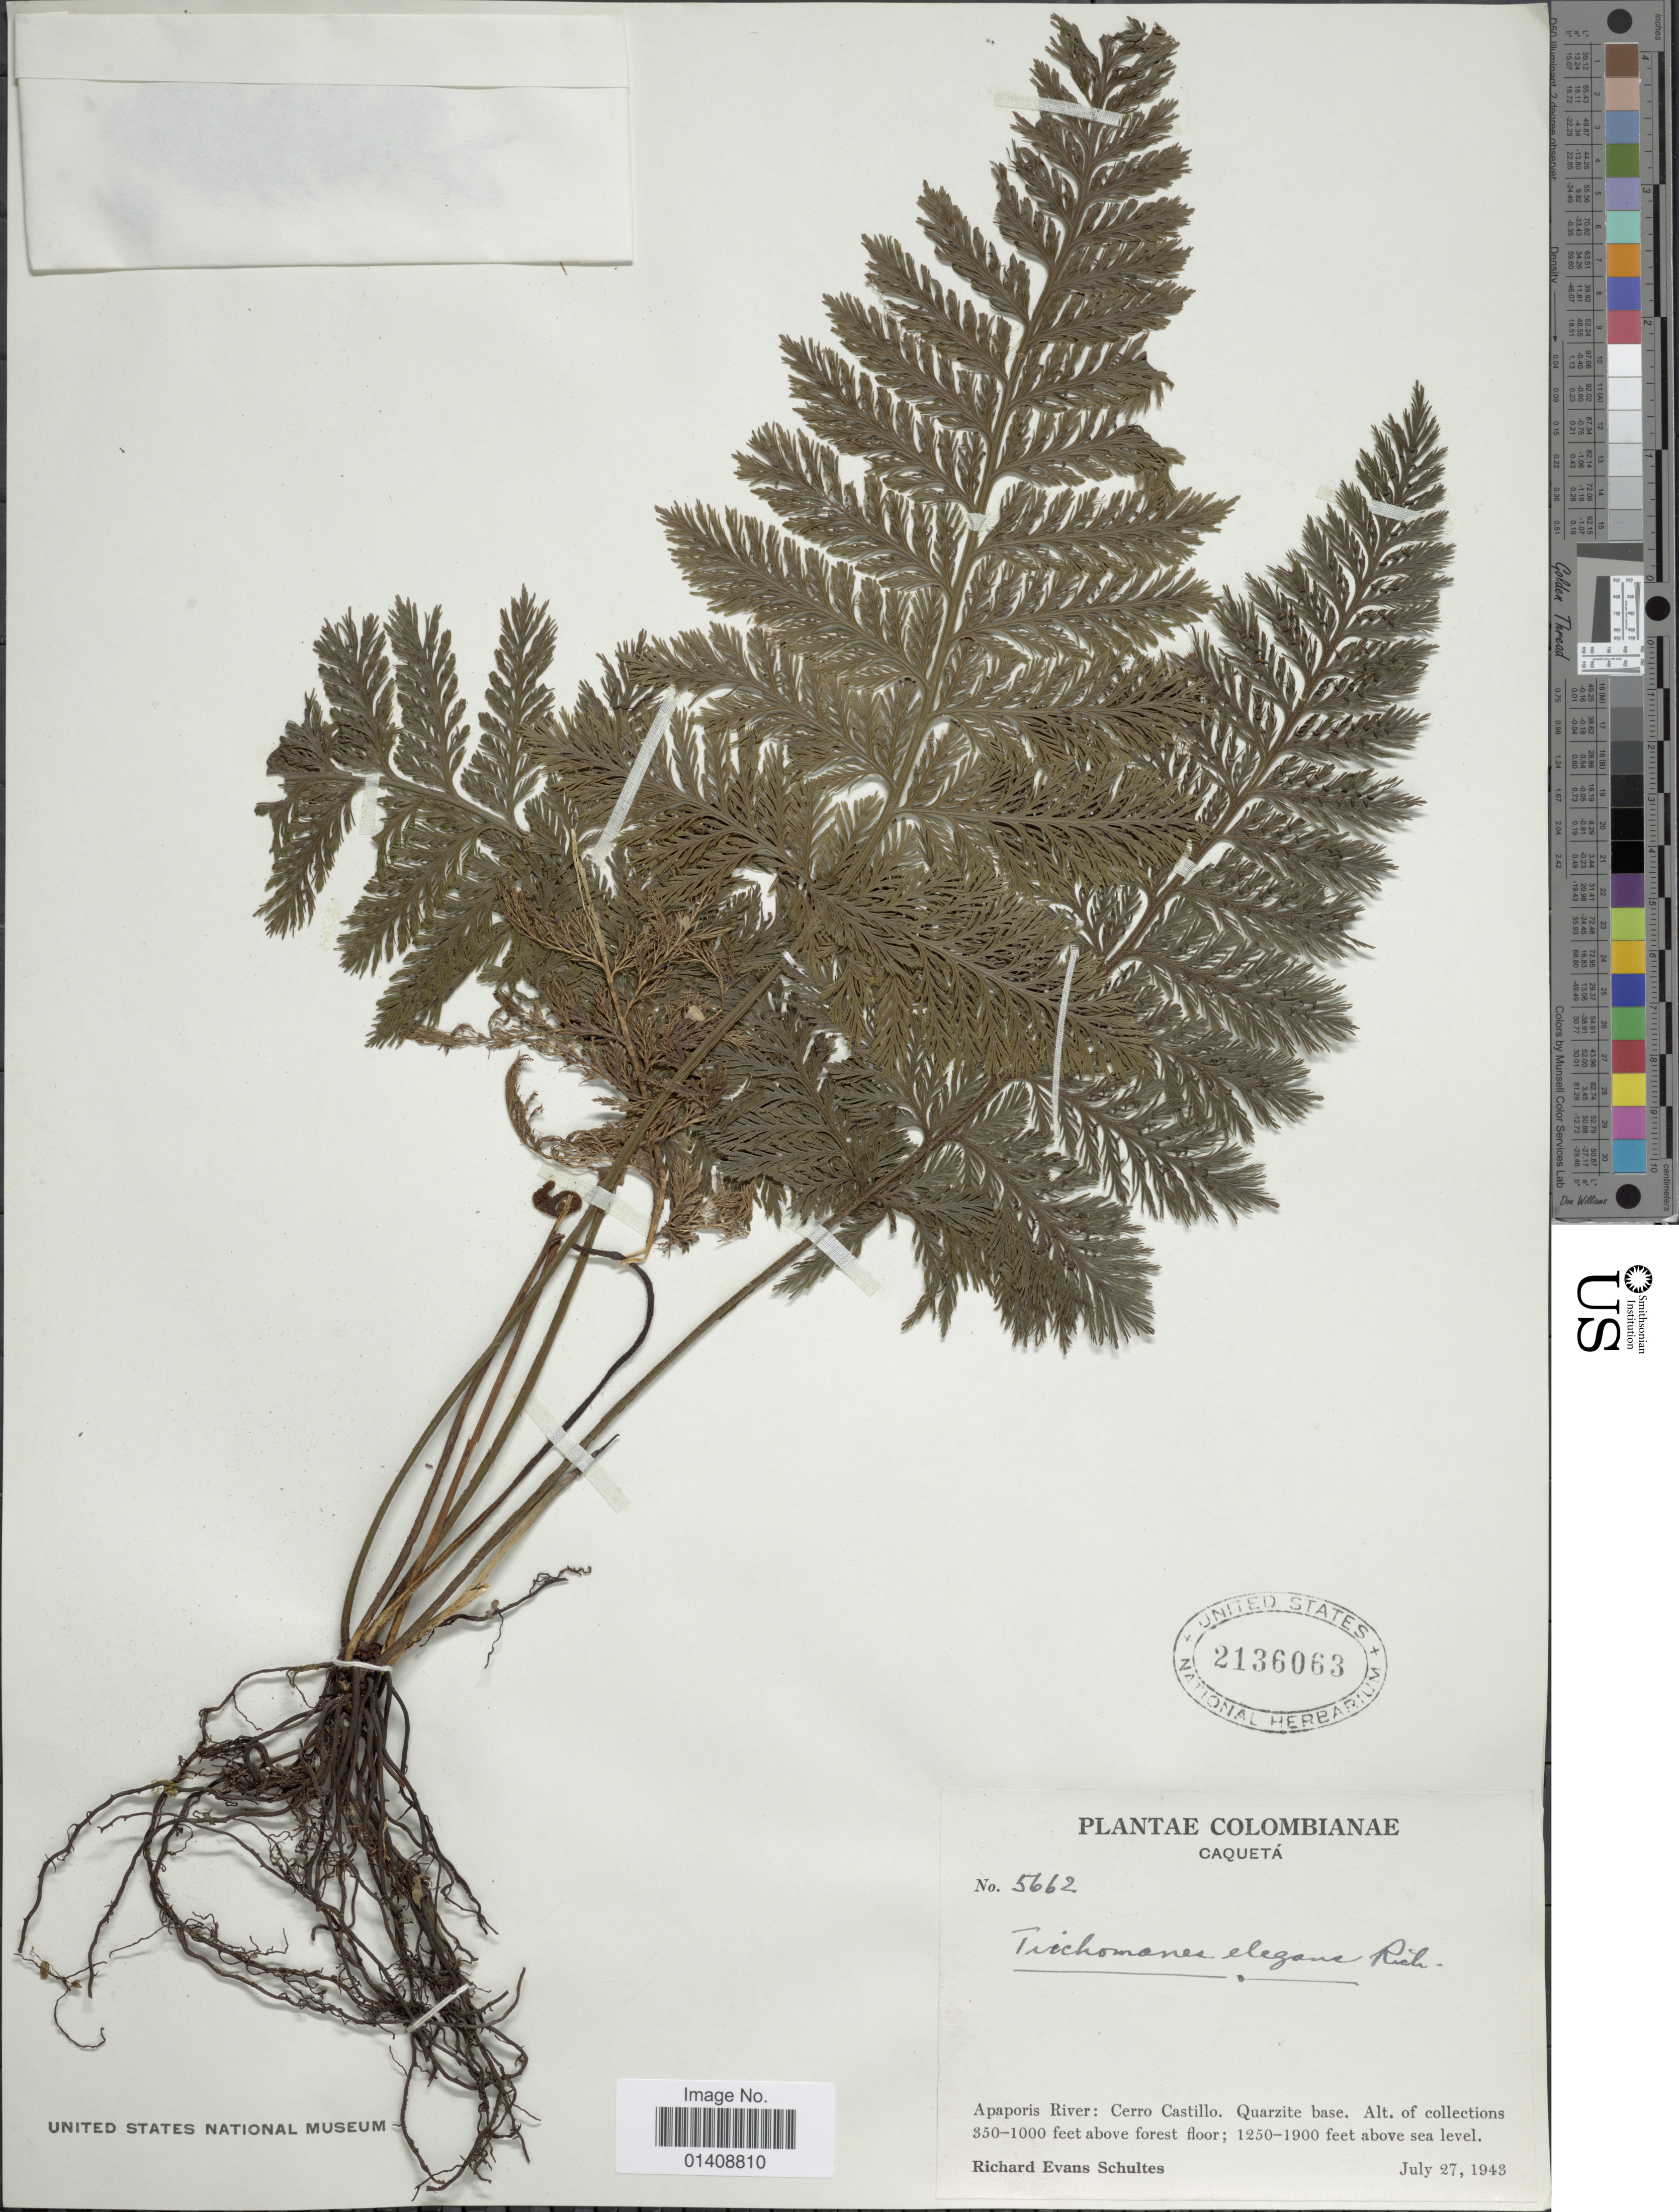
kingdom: Plantae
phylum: Tracheophyta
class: Polypodiopsida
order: Hymenophyllales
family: Hymenophyllaceae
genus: Trichomanes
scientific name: Trichomanes elegans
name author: Rich.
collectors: R. E. Schultes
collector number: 5662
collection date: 1943-07-27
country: Colombia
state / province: Caquetá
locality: Apaporis River: Cerro Casrtillo. Quarzite base.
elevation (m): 381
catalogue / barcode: US 2136063